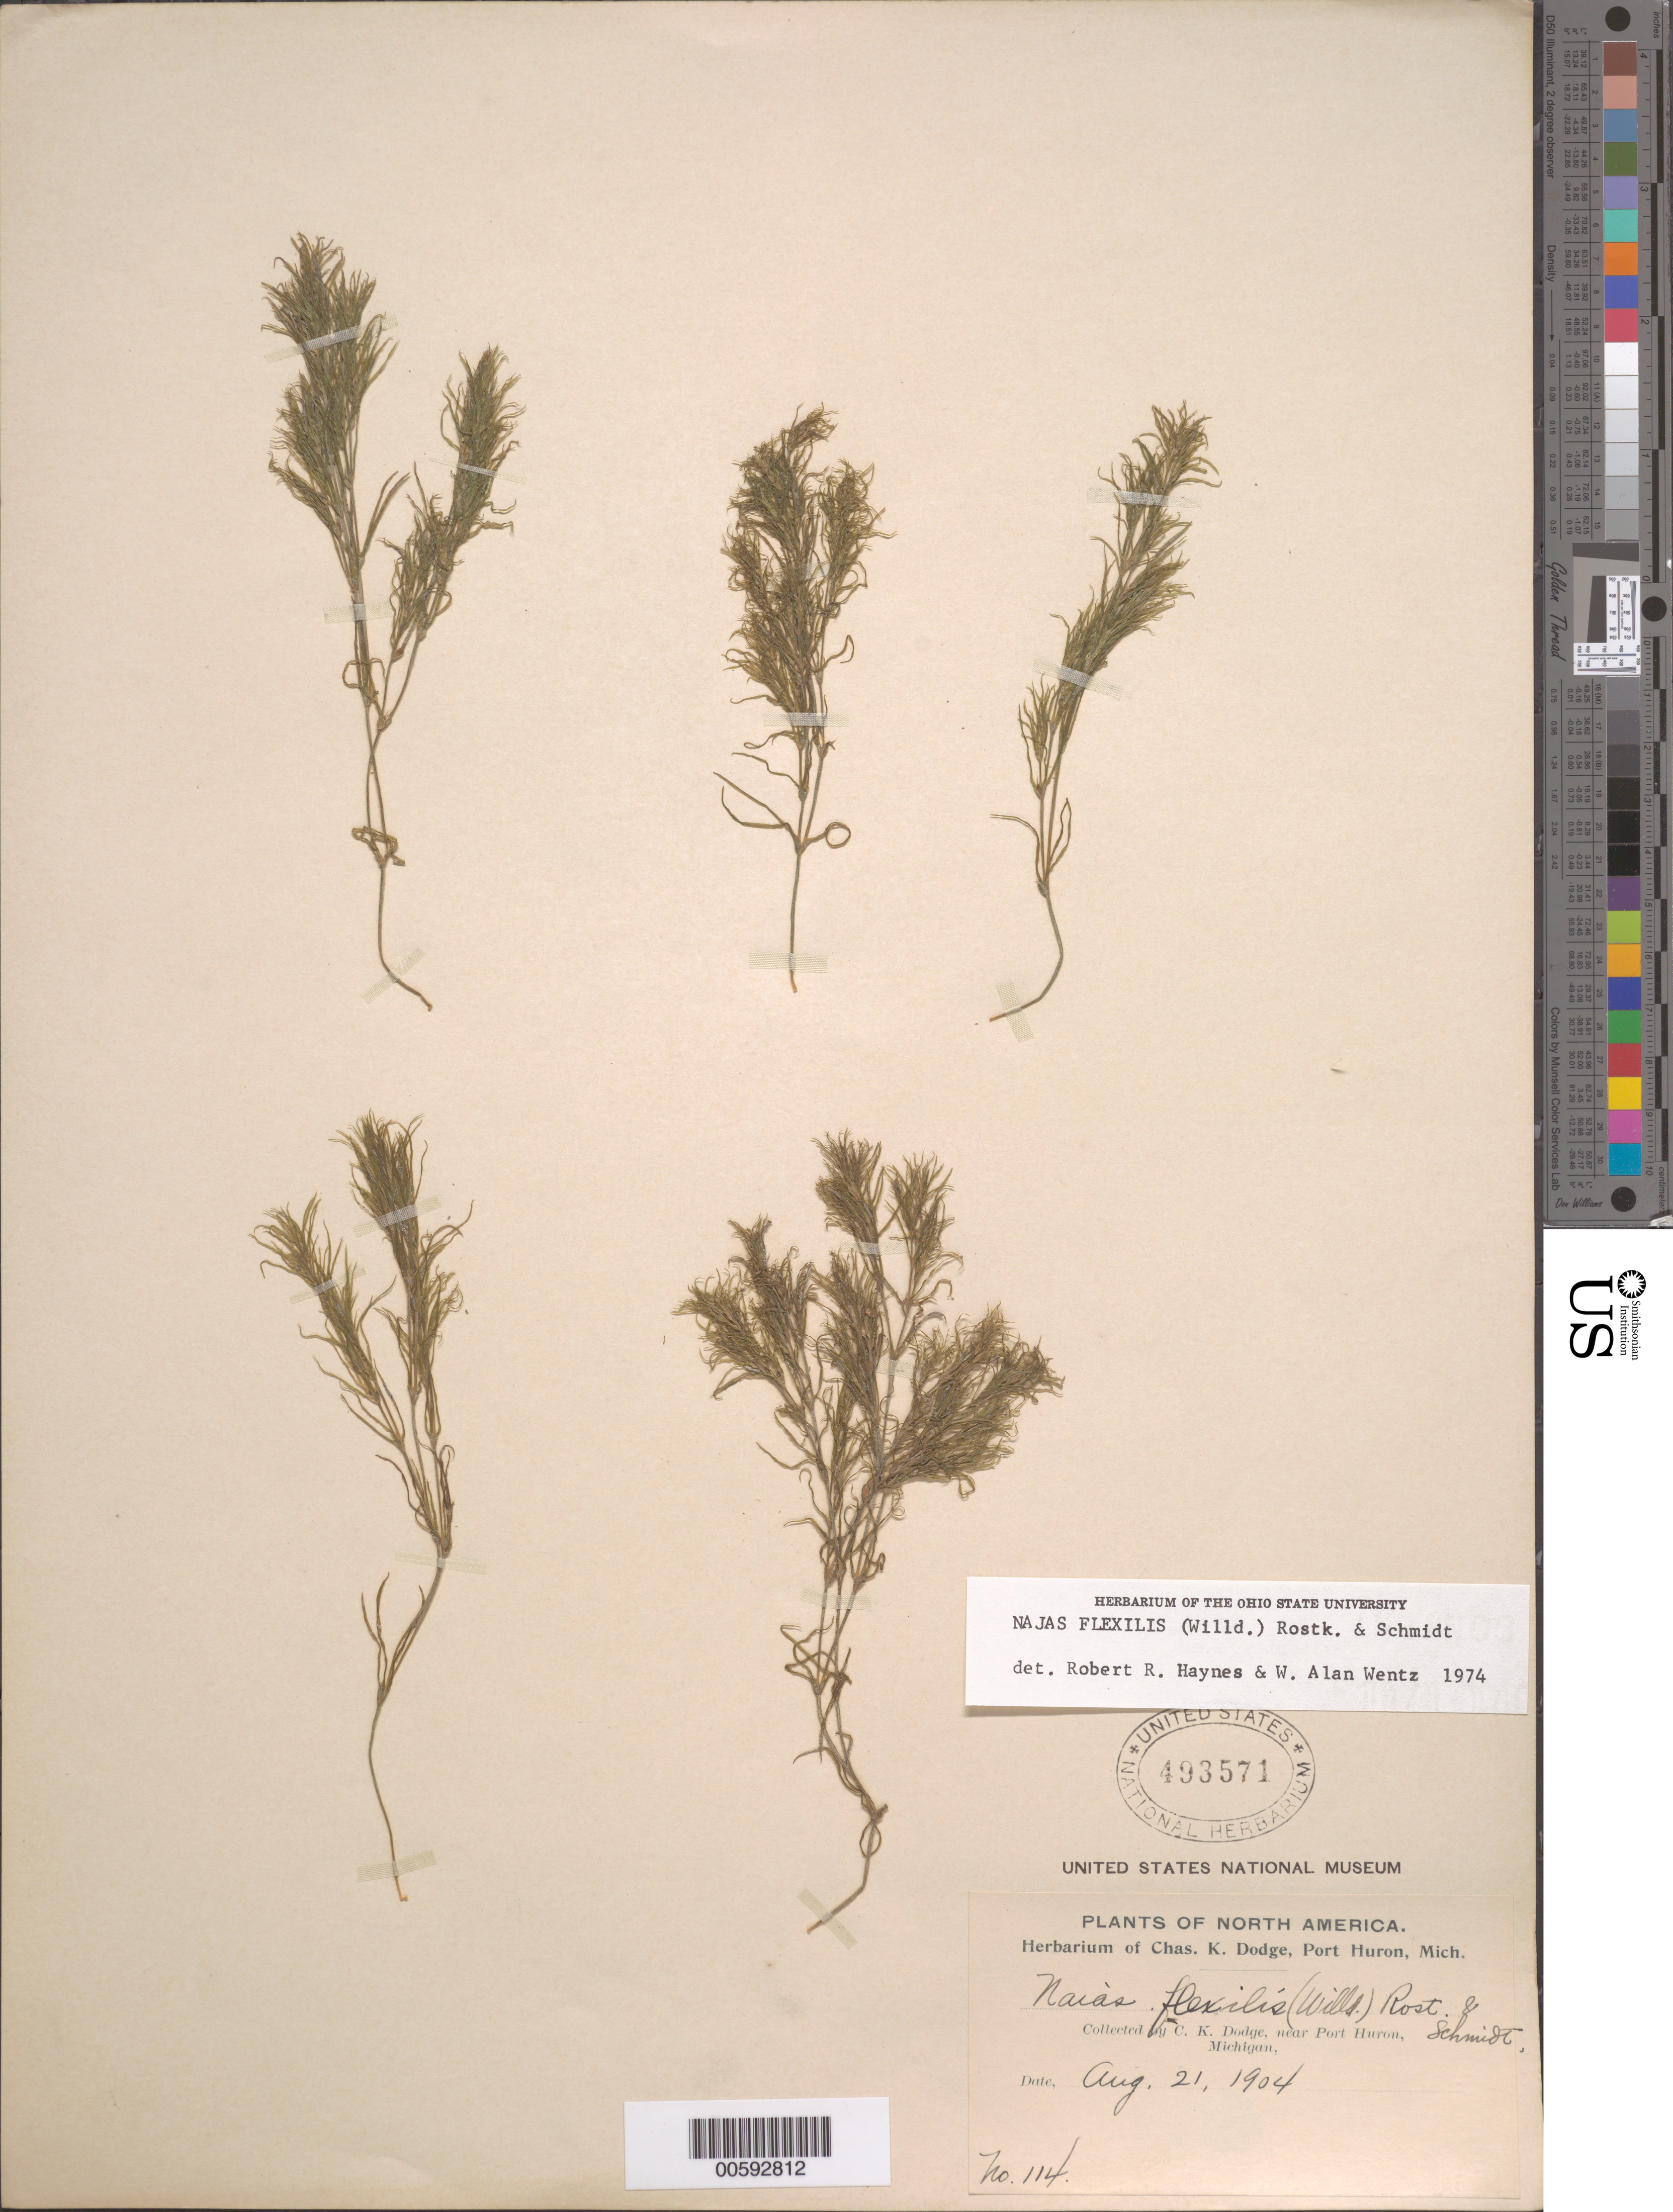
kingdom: Plantae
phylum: Tracheophyta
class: Liliopsida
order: Alismatales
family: Hydrocharitaceae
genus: Najas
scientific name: Najas flexilis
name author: (Willd.) Rostk. & Schmidt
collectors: C. K. Dodge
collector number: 114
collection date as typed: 21 Aug 1904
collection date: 1904-08-21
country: United States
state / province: Michigan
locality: Port Huron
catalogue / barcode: US 493571